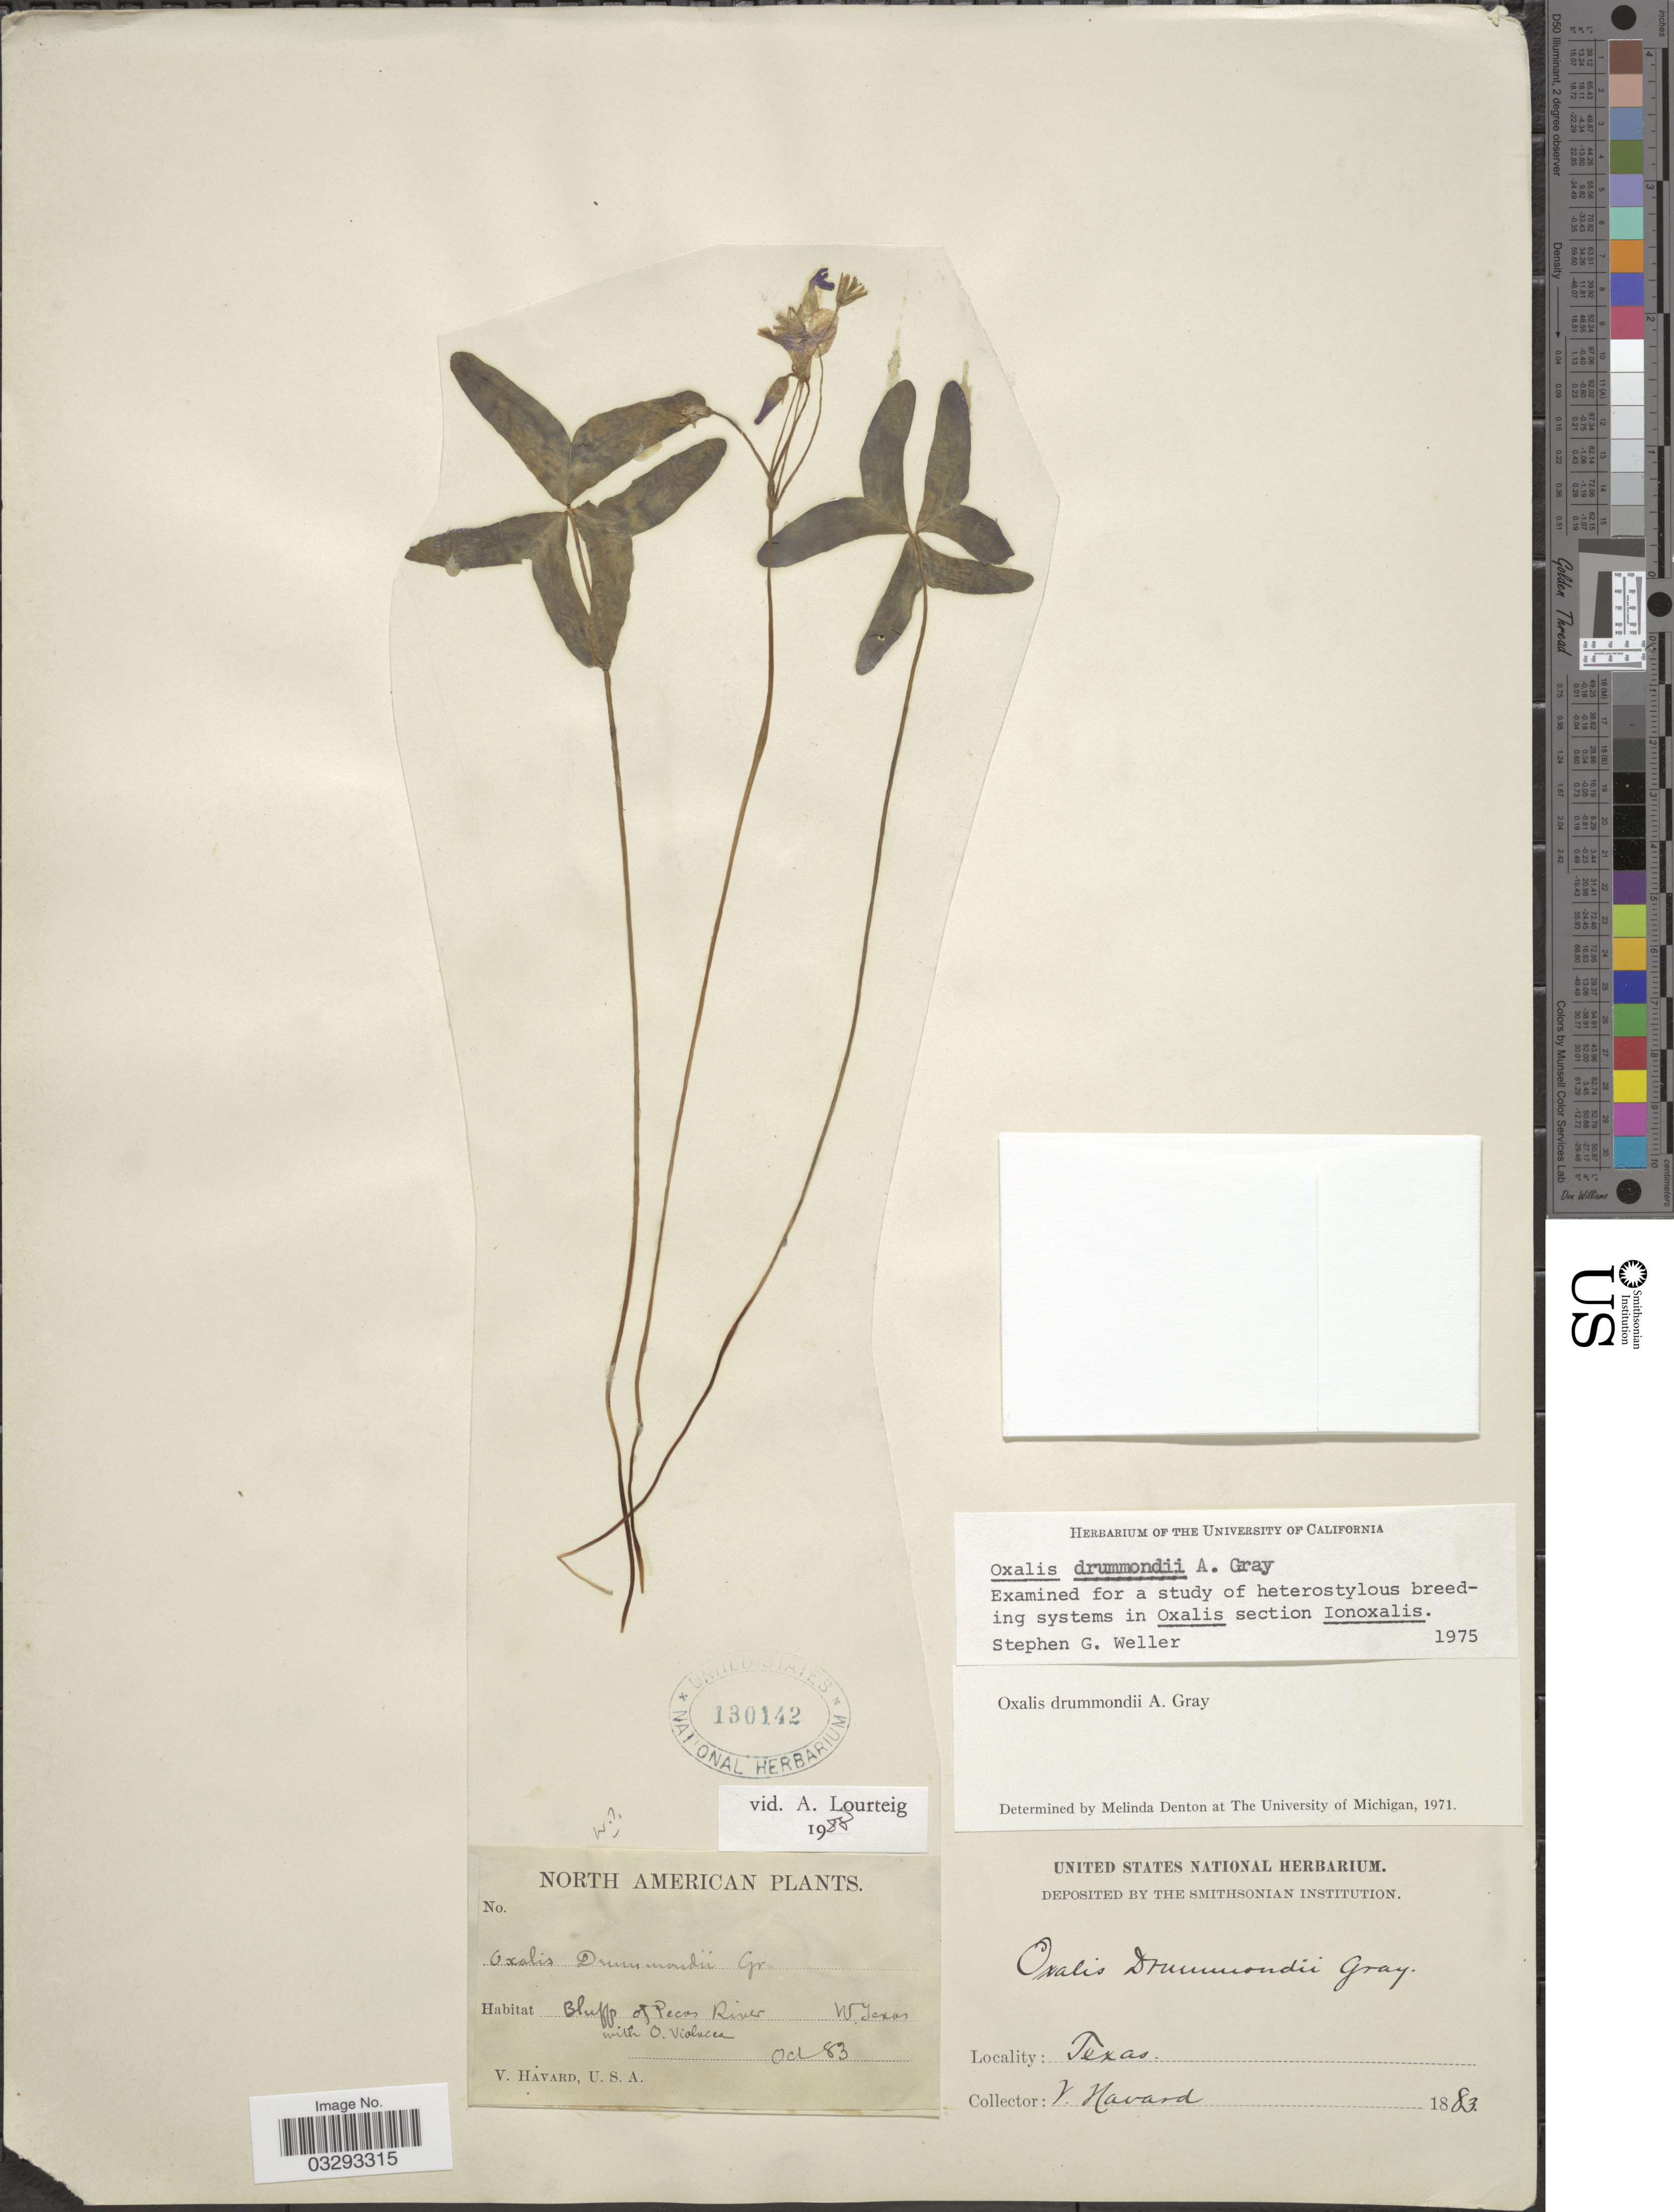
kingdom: Plantae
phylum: Tracheophyta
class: Magnoliopsida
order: Oxalidales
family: Oxalidaceae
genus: Oxalis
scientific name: Oxalis drummondii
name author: A. Gray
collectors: V. Havard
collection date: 1883-10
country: United States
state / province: Texas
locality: Bluffs of Pecos River. W. Texas.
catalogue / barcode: US 130142